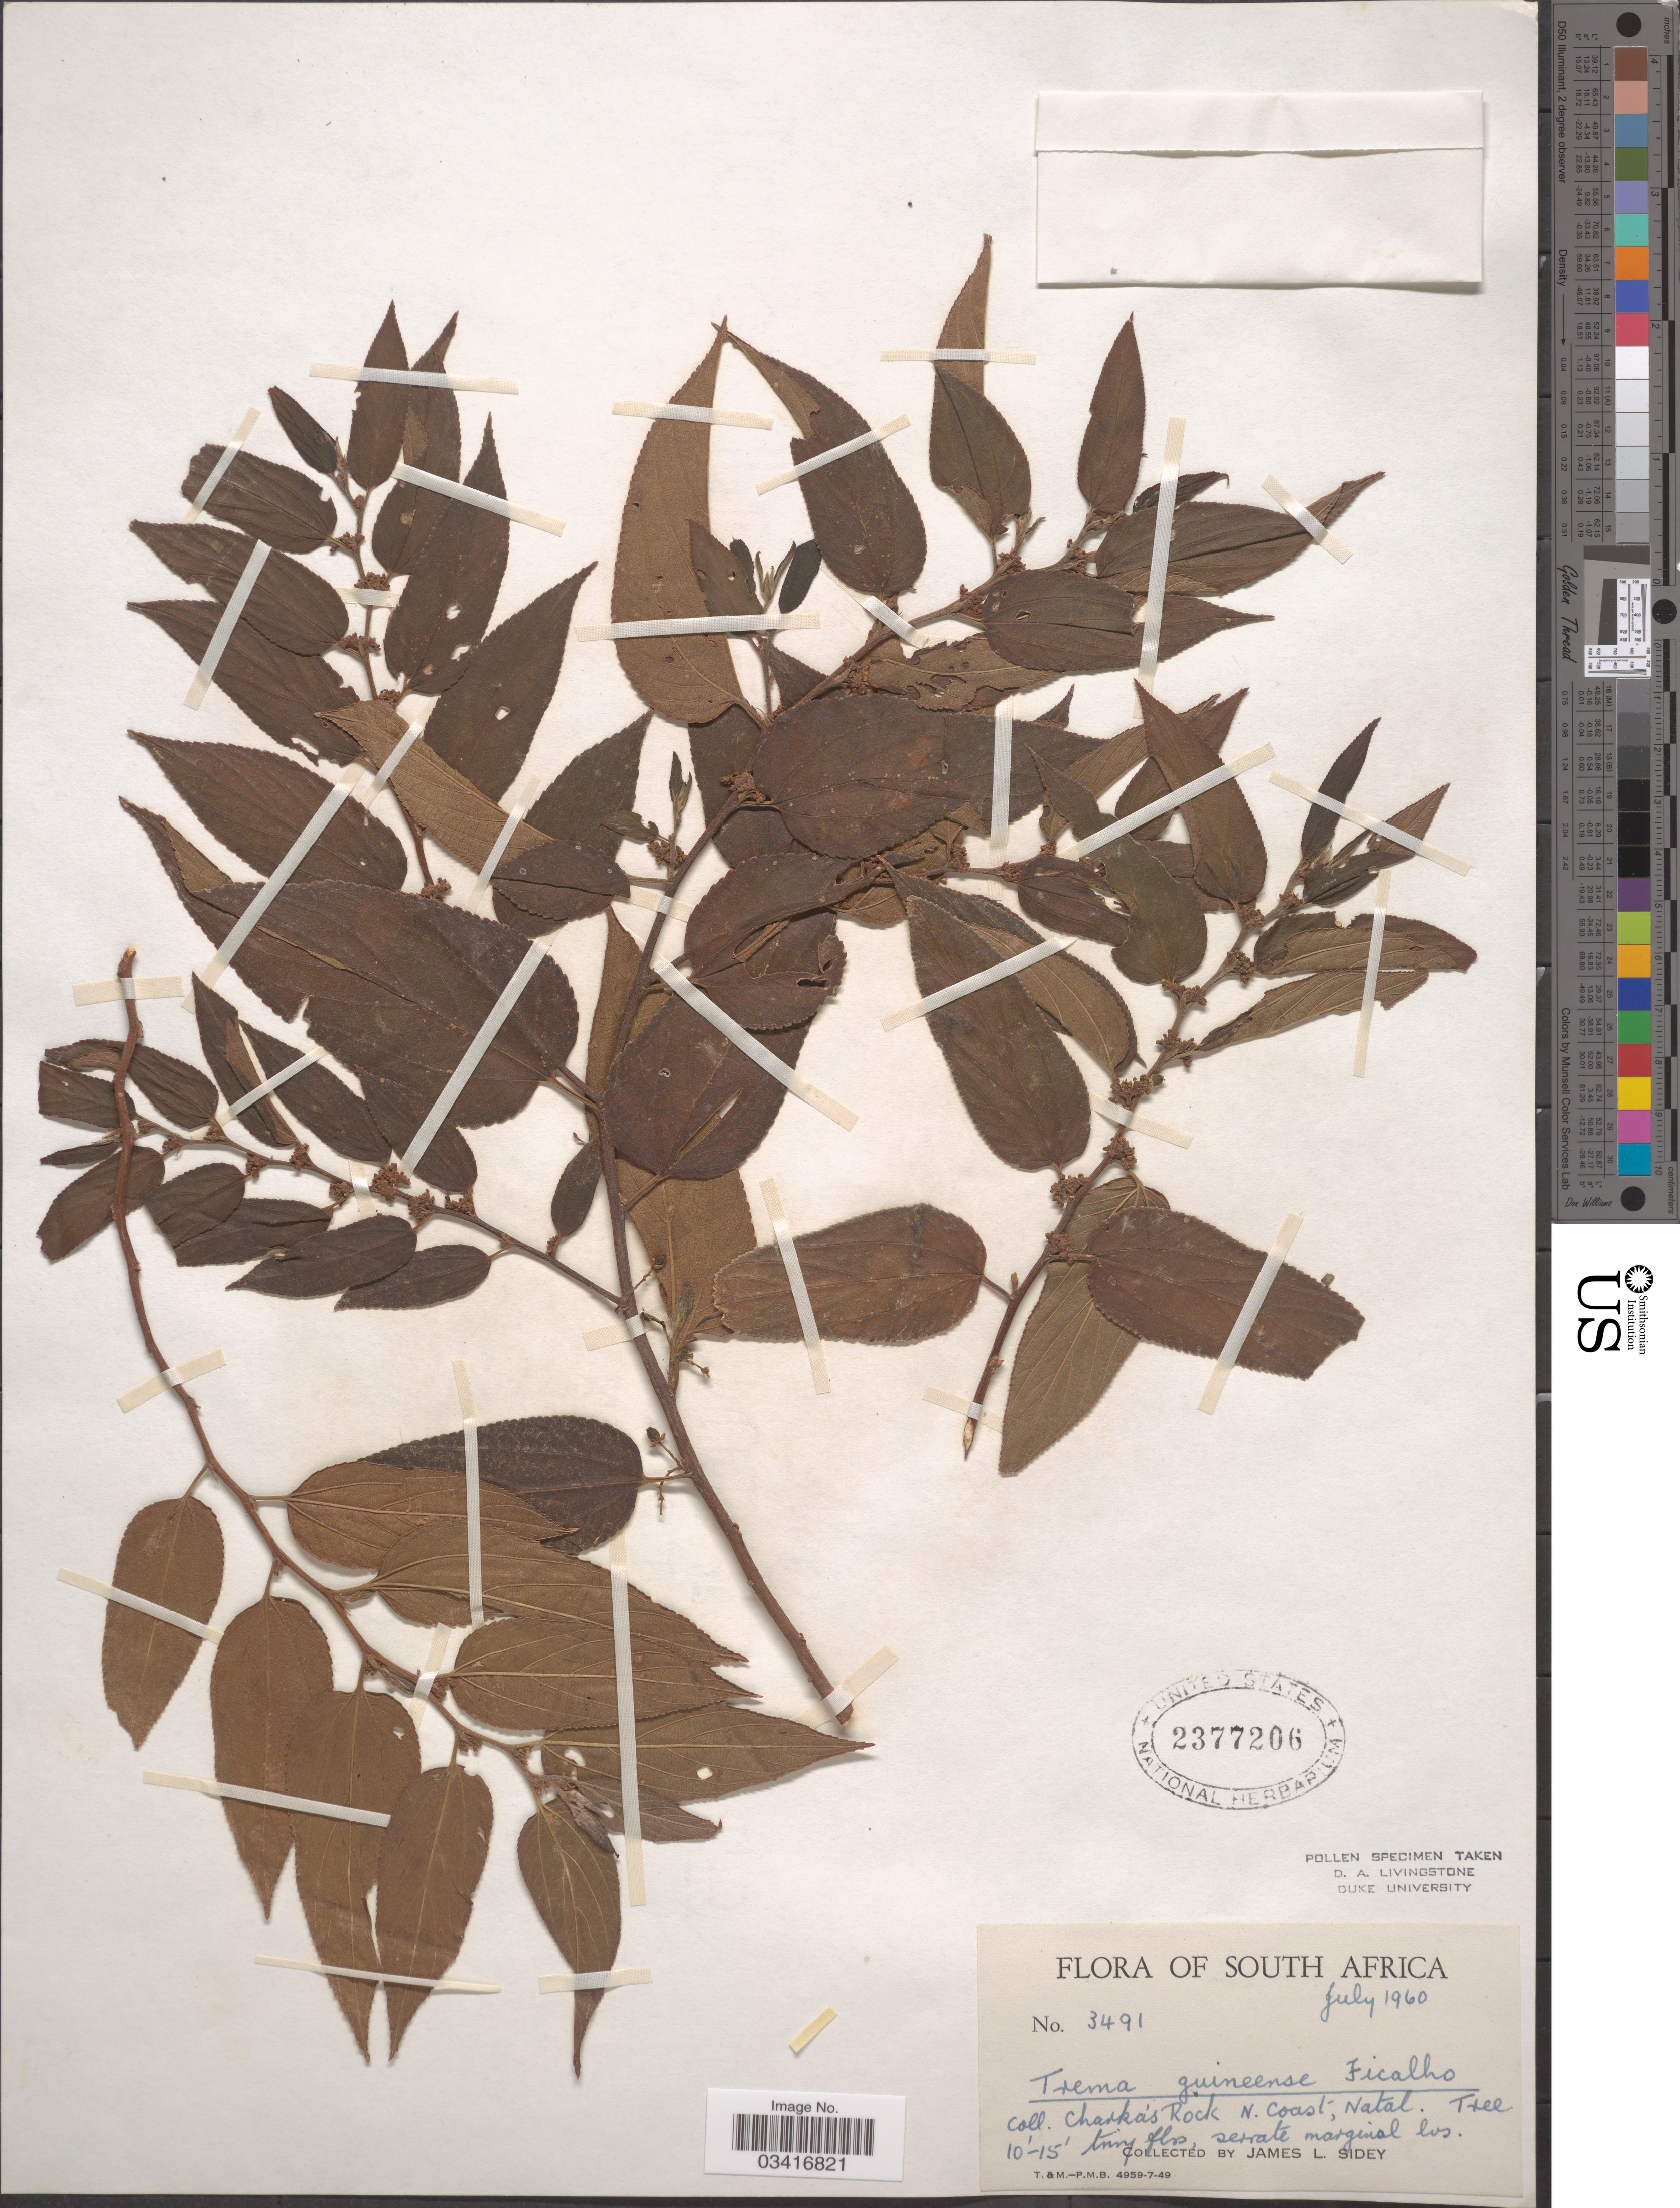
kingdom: Plantae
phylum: Tracheophyta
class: Magnoliopsida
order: Rosales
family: Cannabaceae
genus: Trema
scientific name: Trema guineense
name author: (Schumach. & Thonn.) Ficalho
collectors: J. L. Sidey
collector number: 3491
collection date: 1960-07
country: South Africa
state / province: KwaZulu-Natal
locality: Charka's Rock, N. Coast. Natal.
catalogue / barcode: US 2377206